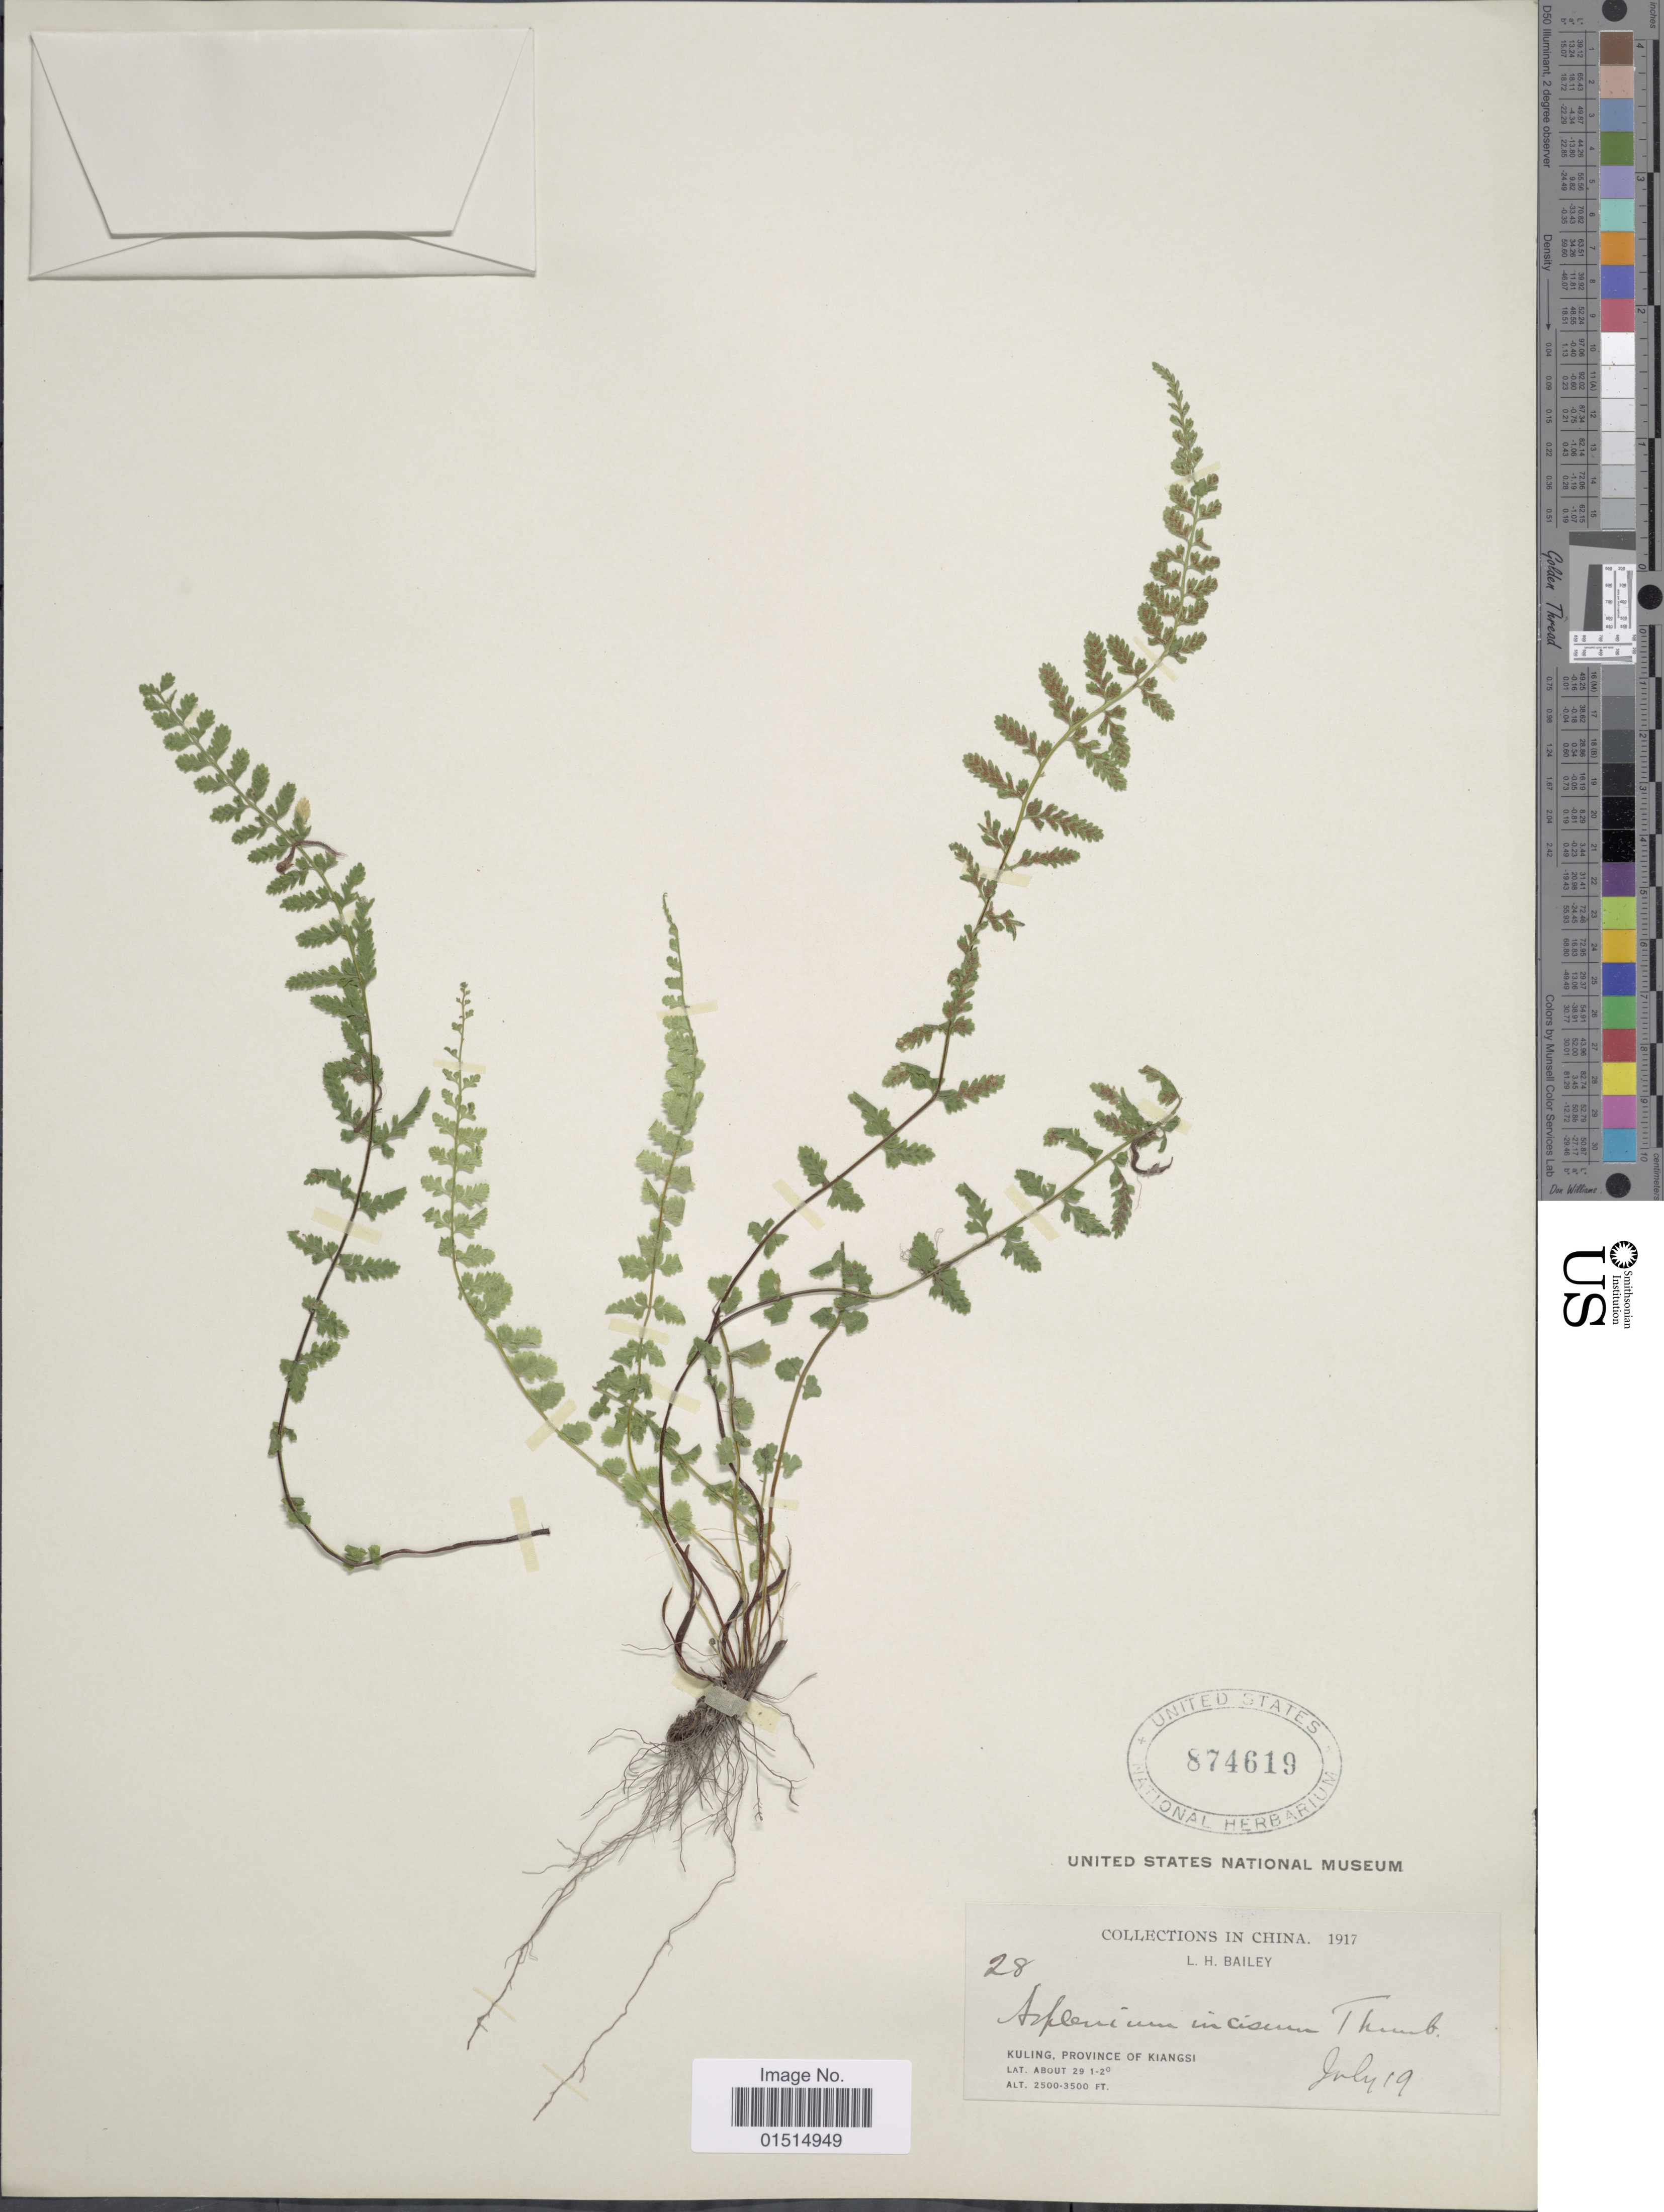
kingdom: Plantae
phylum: Tracheophyta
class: Polypodiopsida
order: Polypodiales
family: Aspleniaceae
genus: Asplenium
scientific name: Asplenium incisum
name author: Thunb.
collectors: L. H. Bailey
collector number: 28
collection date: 1917-07-19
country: China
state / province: Jiangxi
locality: Kuling, Province of Kiangsi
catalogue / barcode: US 874619